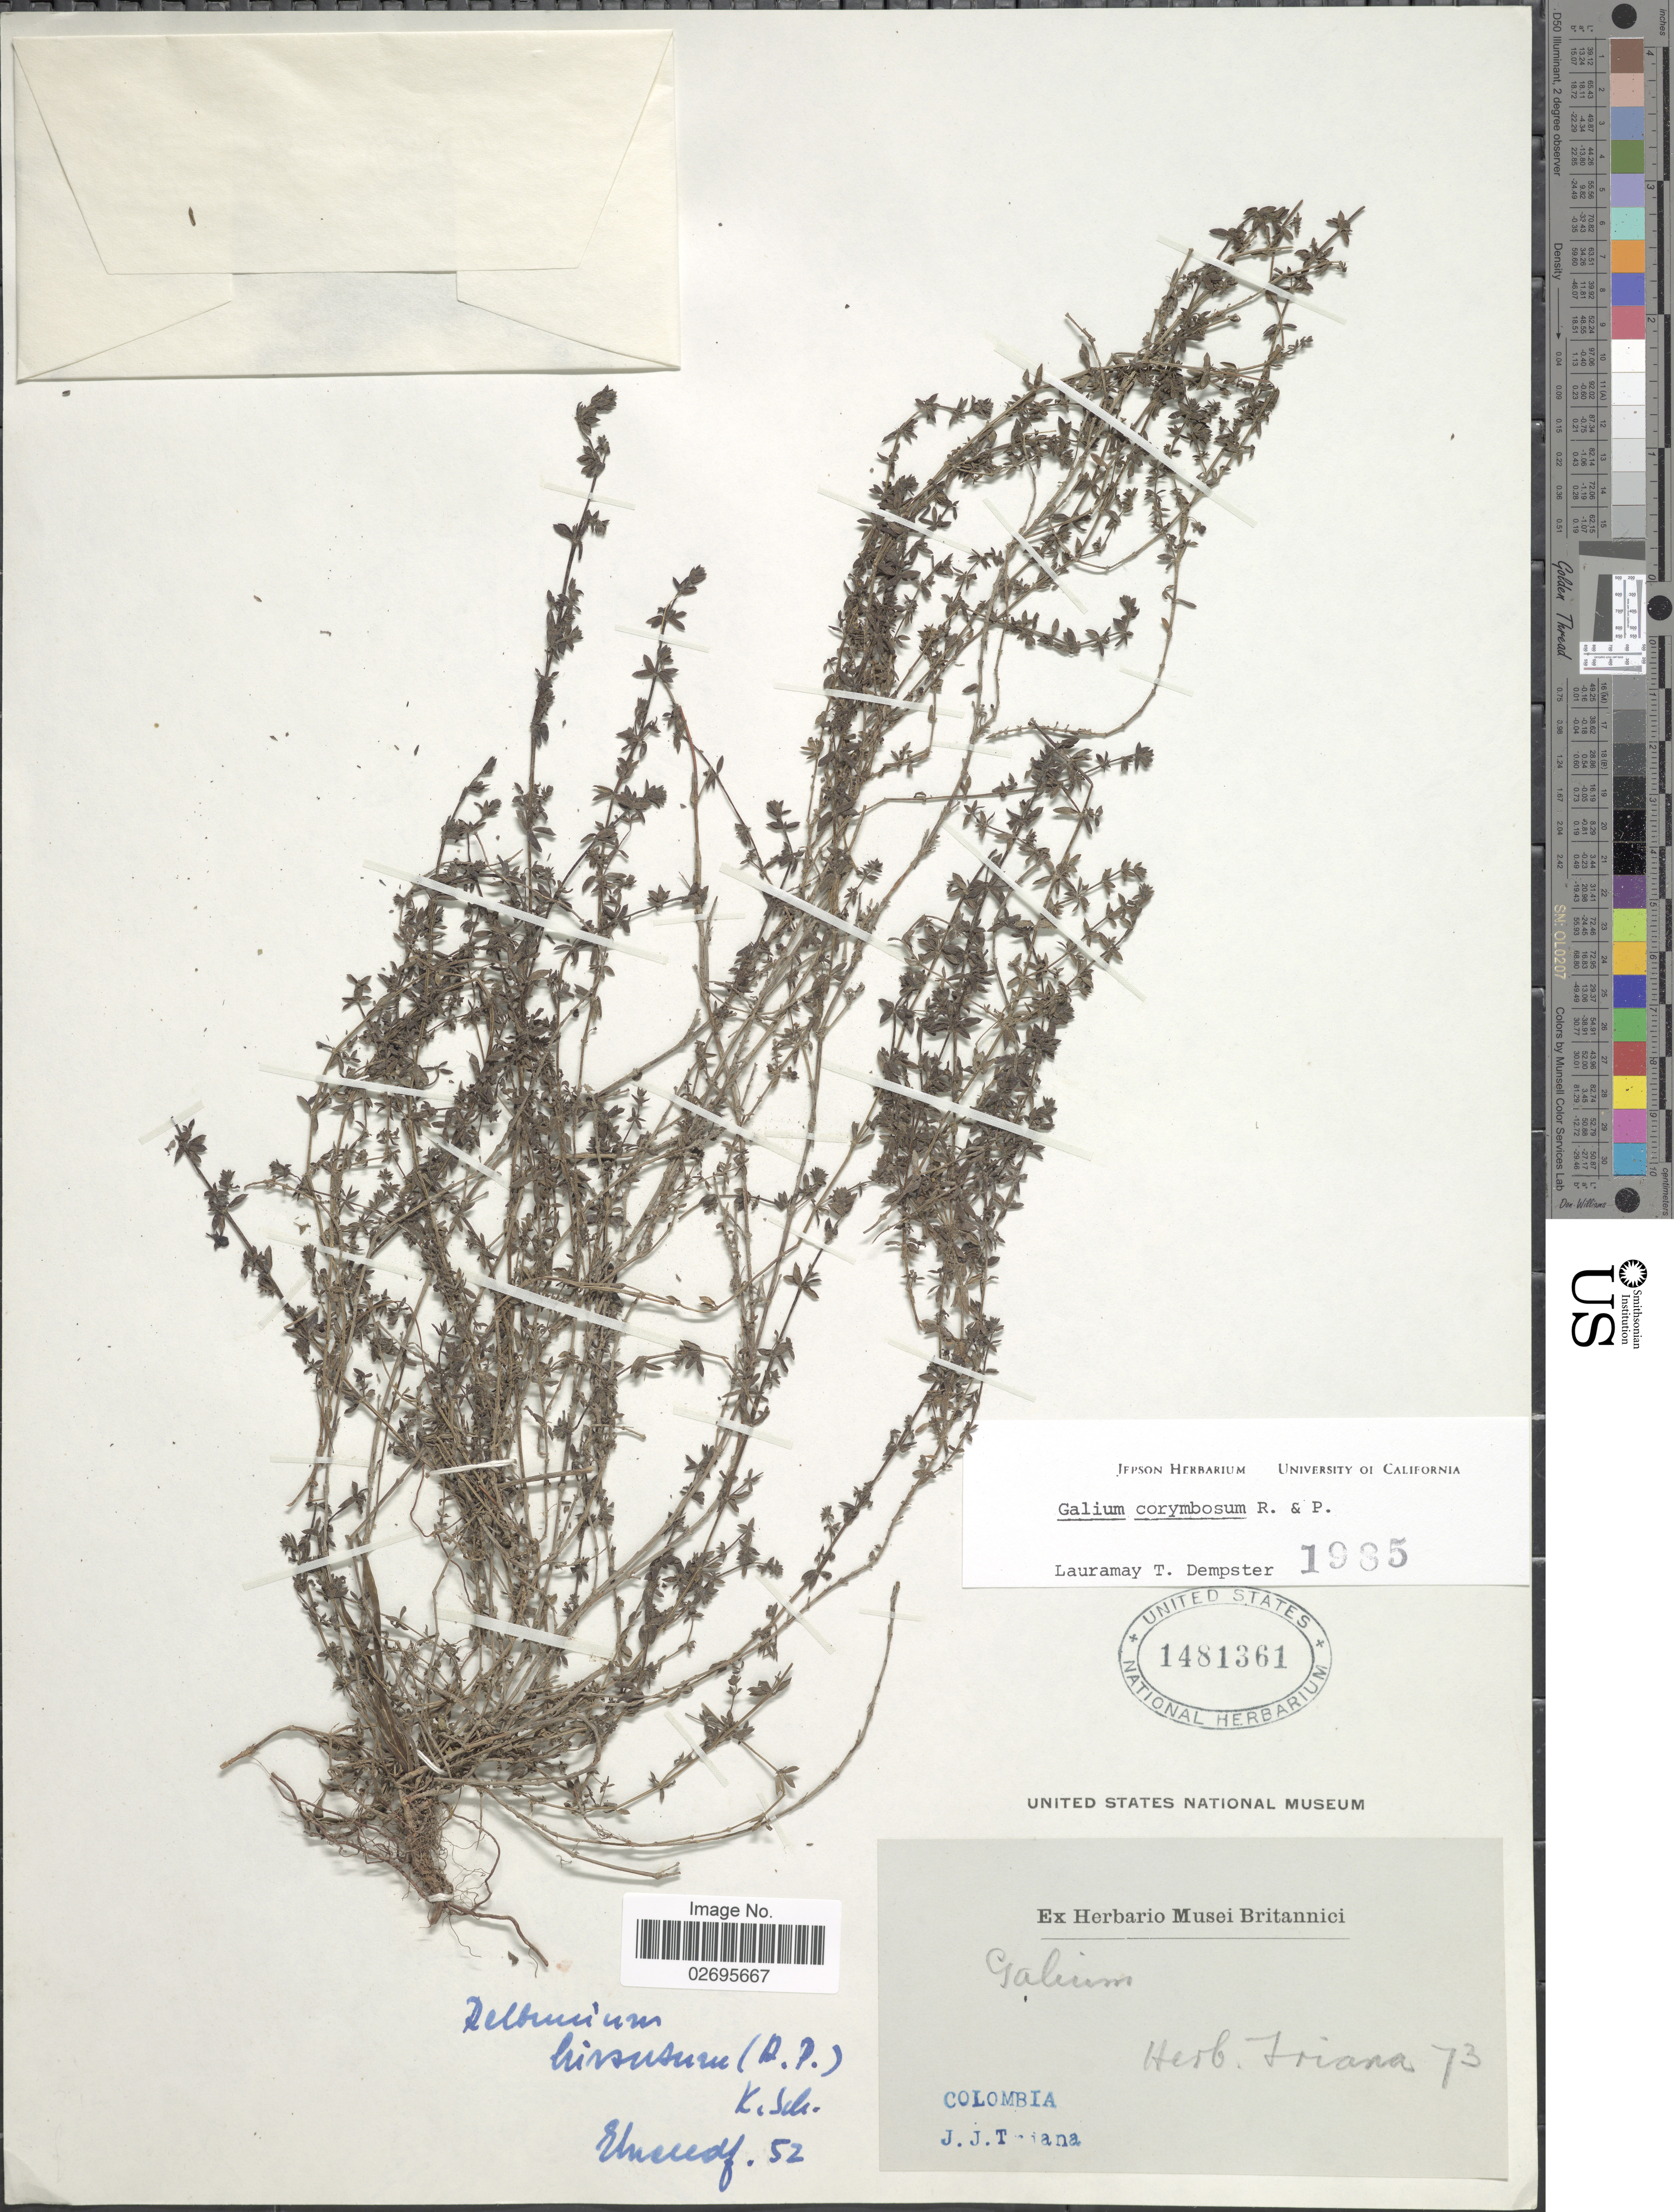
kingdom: Plantae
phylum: Tracheophyta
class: Magnoliopsida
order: Gentianales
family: Rubiaceae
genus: Galium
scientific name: Galium corymbosum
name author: Ruiz & Pav.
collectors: J. J. Triana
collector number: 73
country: Colombia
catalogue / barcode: US 1481361